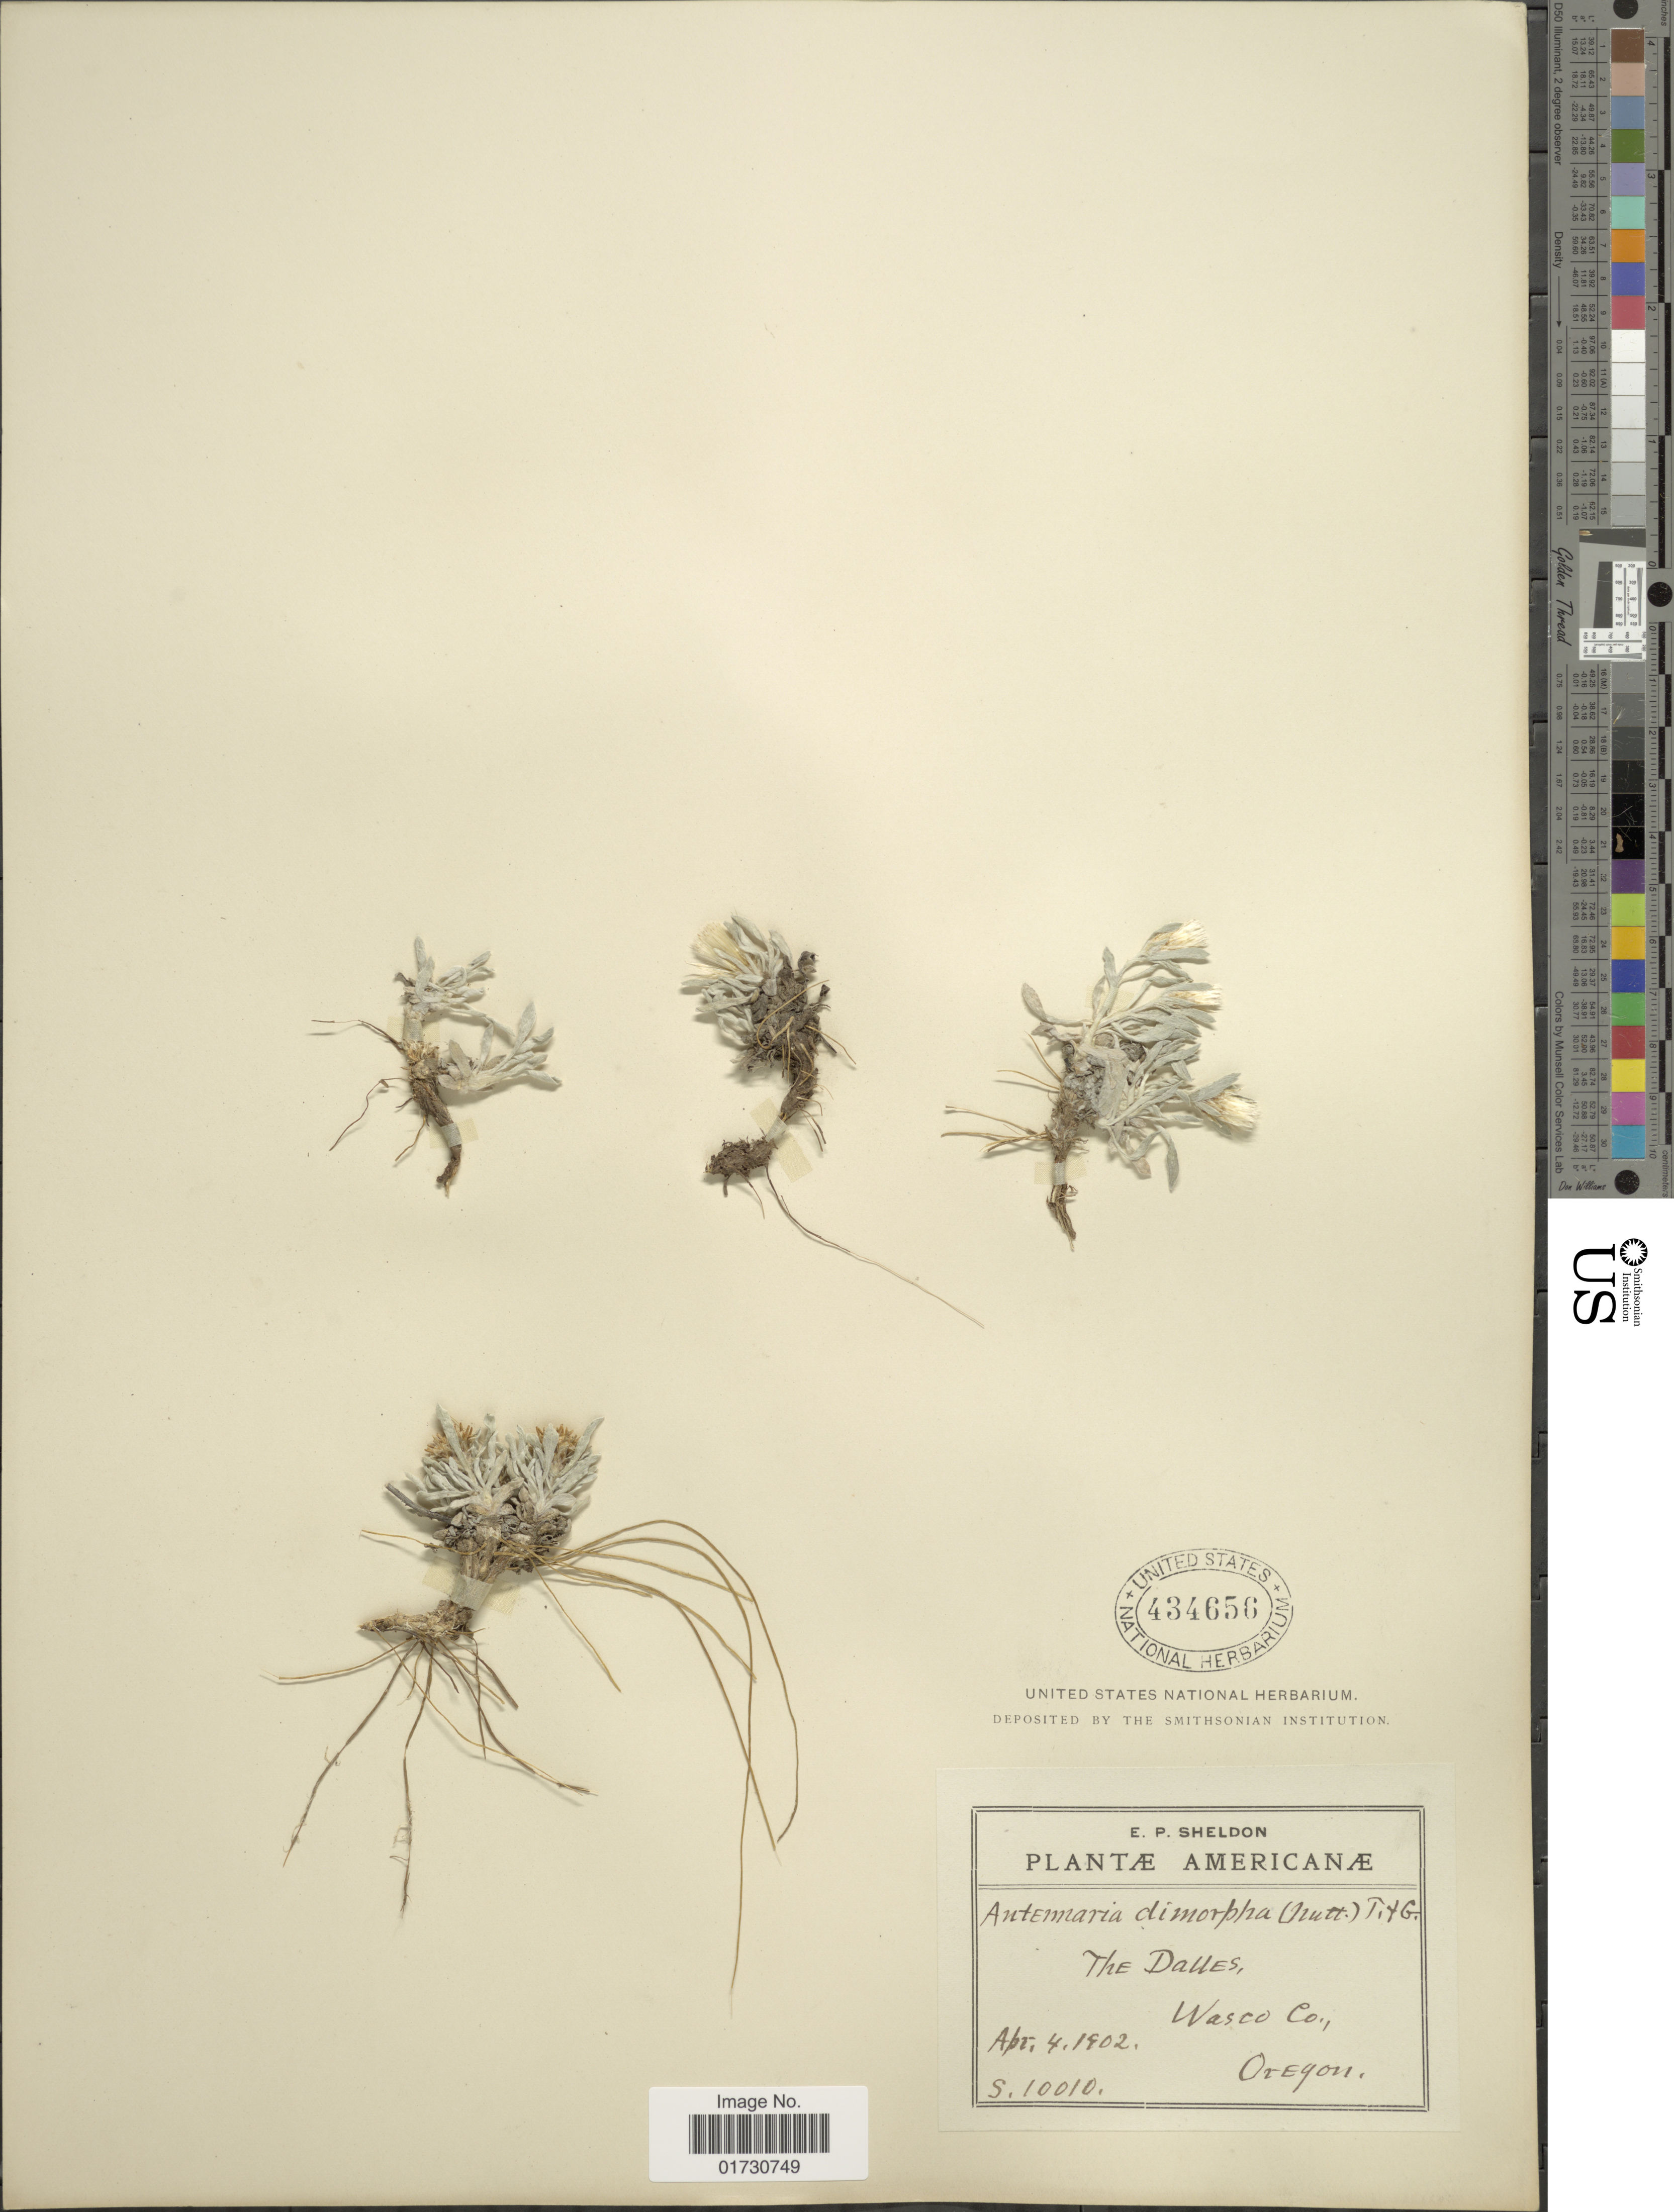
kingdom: Plantae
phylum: Tracheophyta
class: Magnoliopsida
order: Asterales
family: Asteraceae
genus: Antennaria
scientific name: Antennaria dimorpha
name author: (Nutt.) Torr. & A. Gray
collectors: E. P. Sheldon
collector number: S. 10010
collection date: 1902-04-04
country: United States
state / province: Oregon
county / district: Wasco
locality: The Dalles, Wasco Co.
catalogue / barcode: US 434656